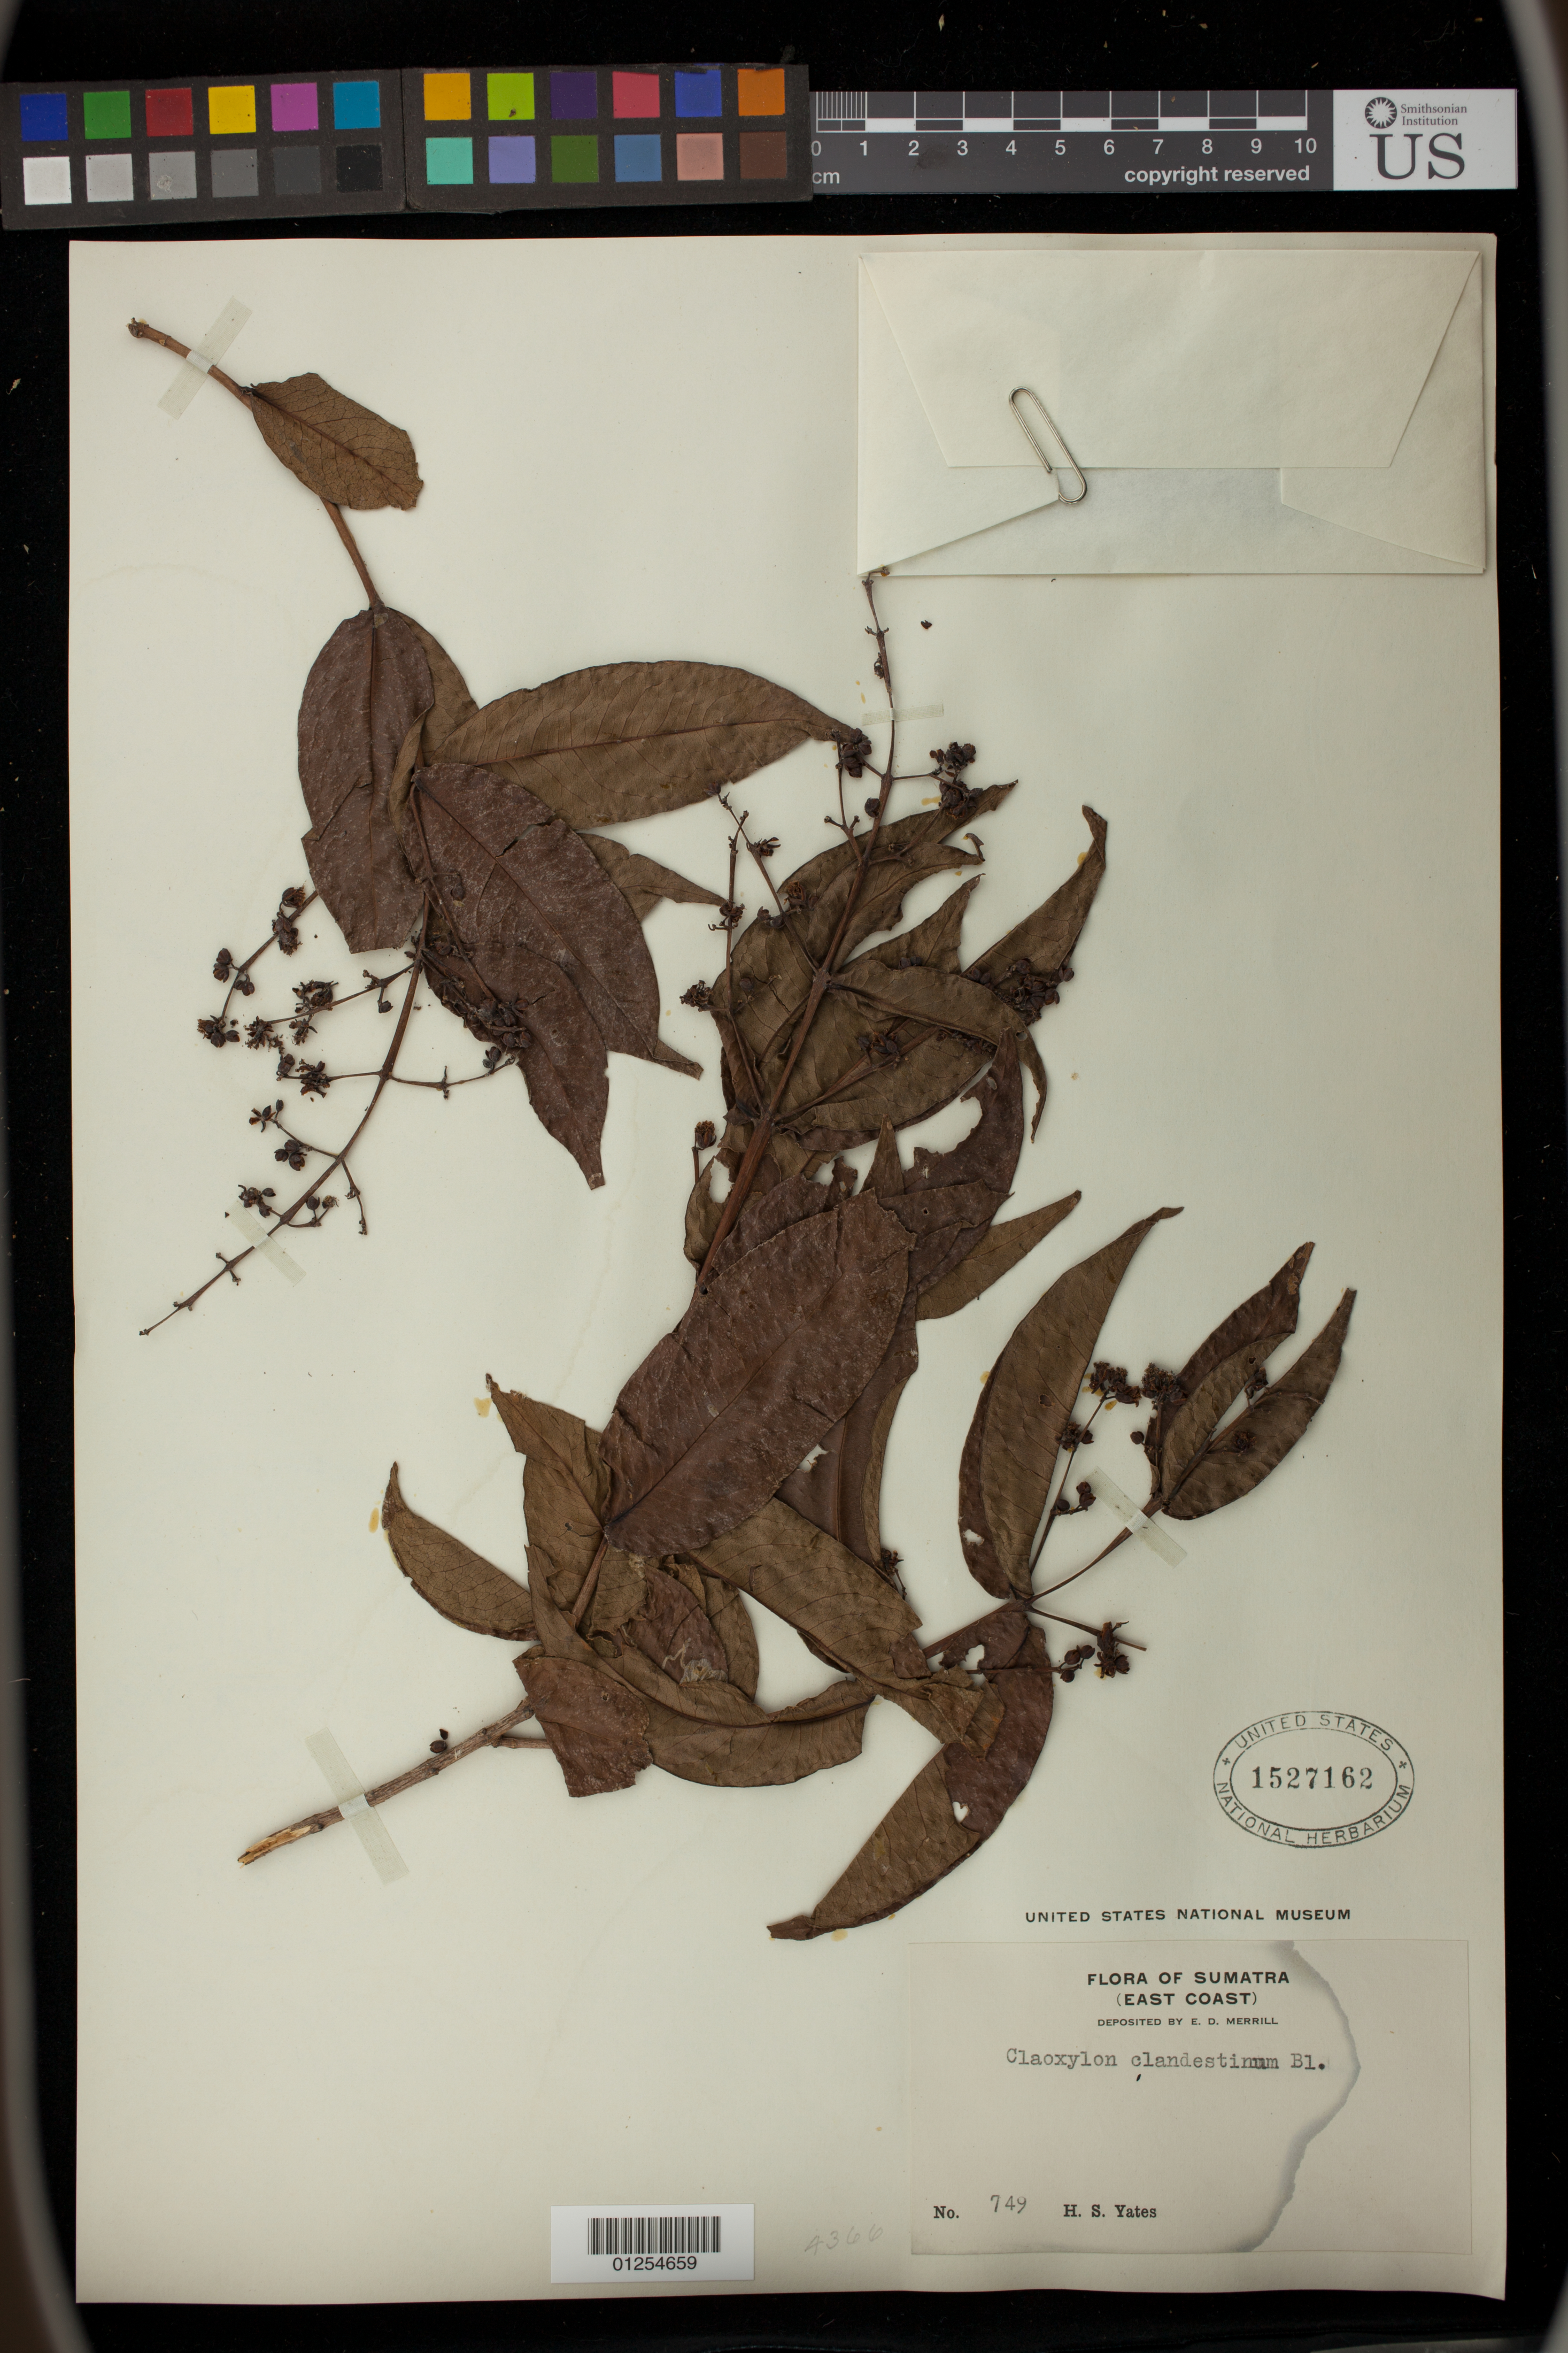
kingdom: Plantae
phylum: Tracheophyta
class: Magnoliopsida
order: Malpighiales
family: Euphorbiaceae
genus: Claoxylon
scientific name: Claoxylon clandestinum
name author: Bl.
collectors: H. S. Yates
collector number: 749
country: Indonesia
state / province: Sumatra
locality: East Coast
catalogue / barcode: US 1527162